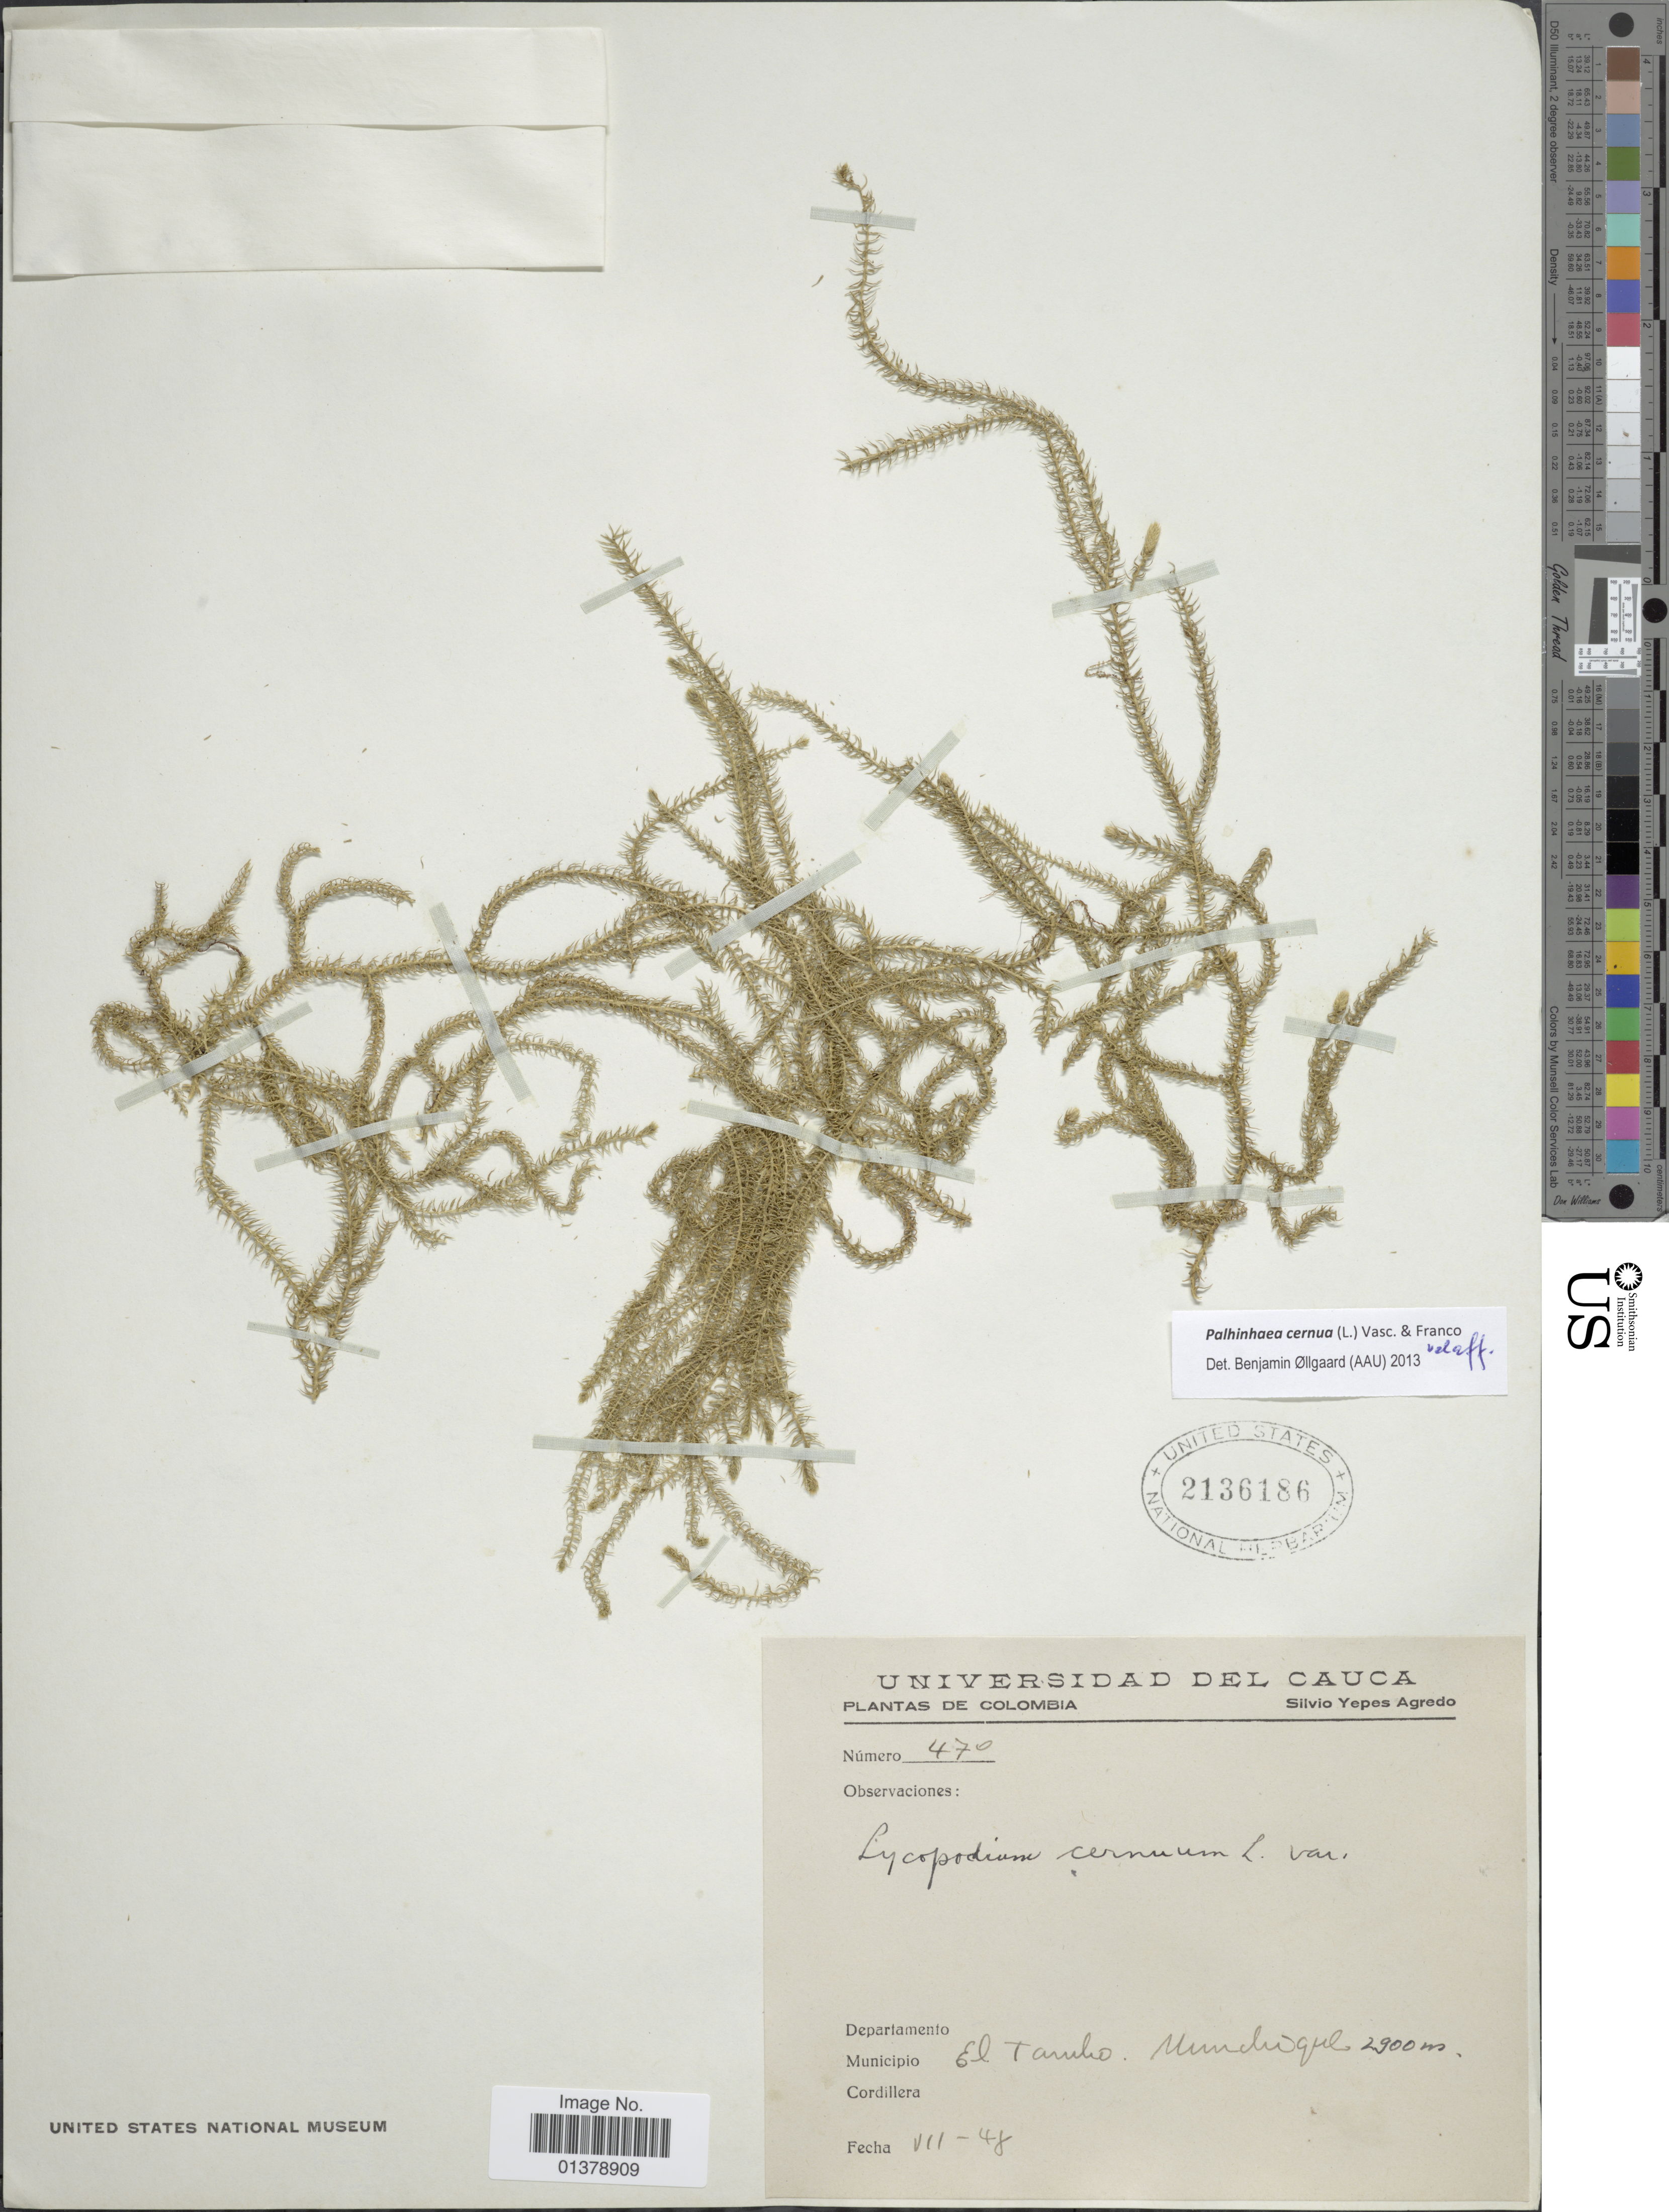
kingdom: Plantae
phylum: Tracheophyta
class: Lycopodiopsida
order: Lycopodiales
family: Lycopodiaceae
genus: Palhinhaea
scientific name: Palhinhaea cernua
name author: (L.) Vasc. & Franco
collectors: S. Yepes-Agredo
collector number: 470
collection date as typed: Transcribed d/m/y: /7/48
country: Colombia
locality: El Tambo, Munchique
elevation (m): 2900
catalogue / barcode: US 2136186